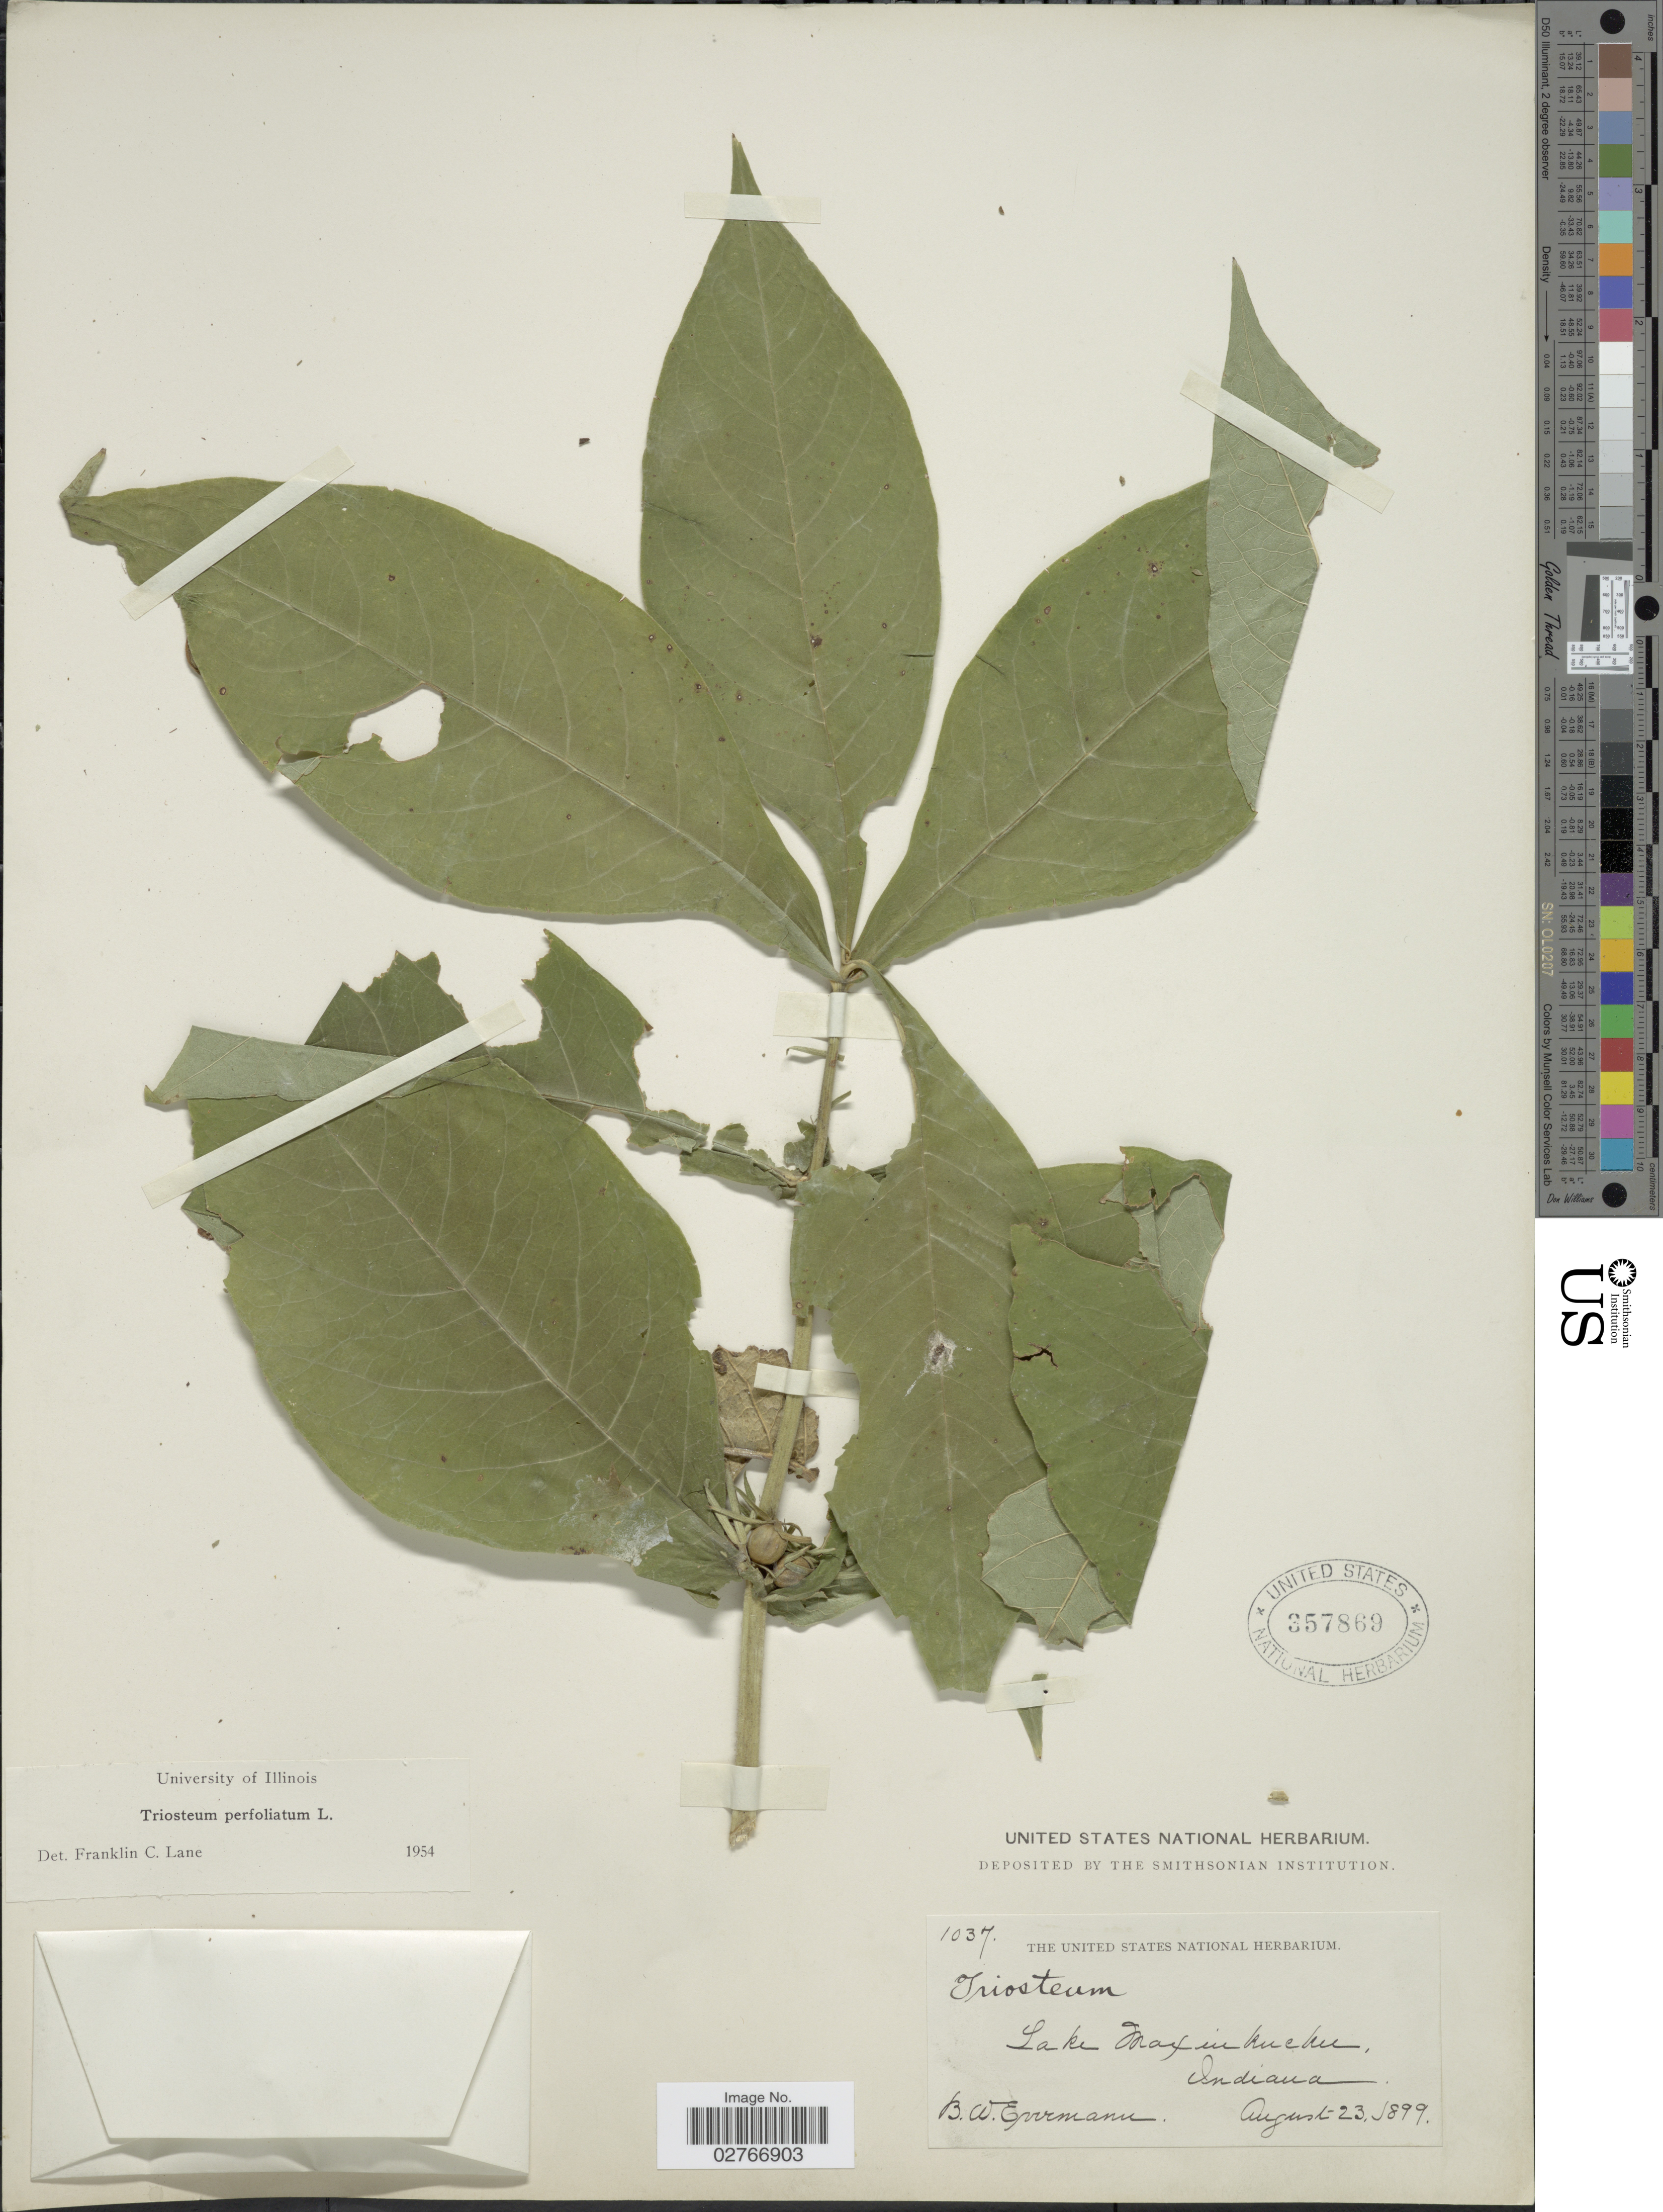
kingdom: Plantae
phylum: Tracheophyta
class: Magnoliopsida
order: Dipsacales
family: Caprifoliaceae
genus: Triosteum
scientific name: Triosteum perfoliatum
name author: L.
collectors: B. W. Evermann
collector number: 1037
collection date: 1899-08-23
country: United States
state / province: Indiana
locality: Lake Maxinkuckee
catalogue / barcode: US 357869